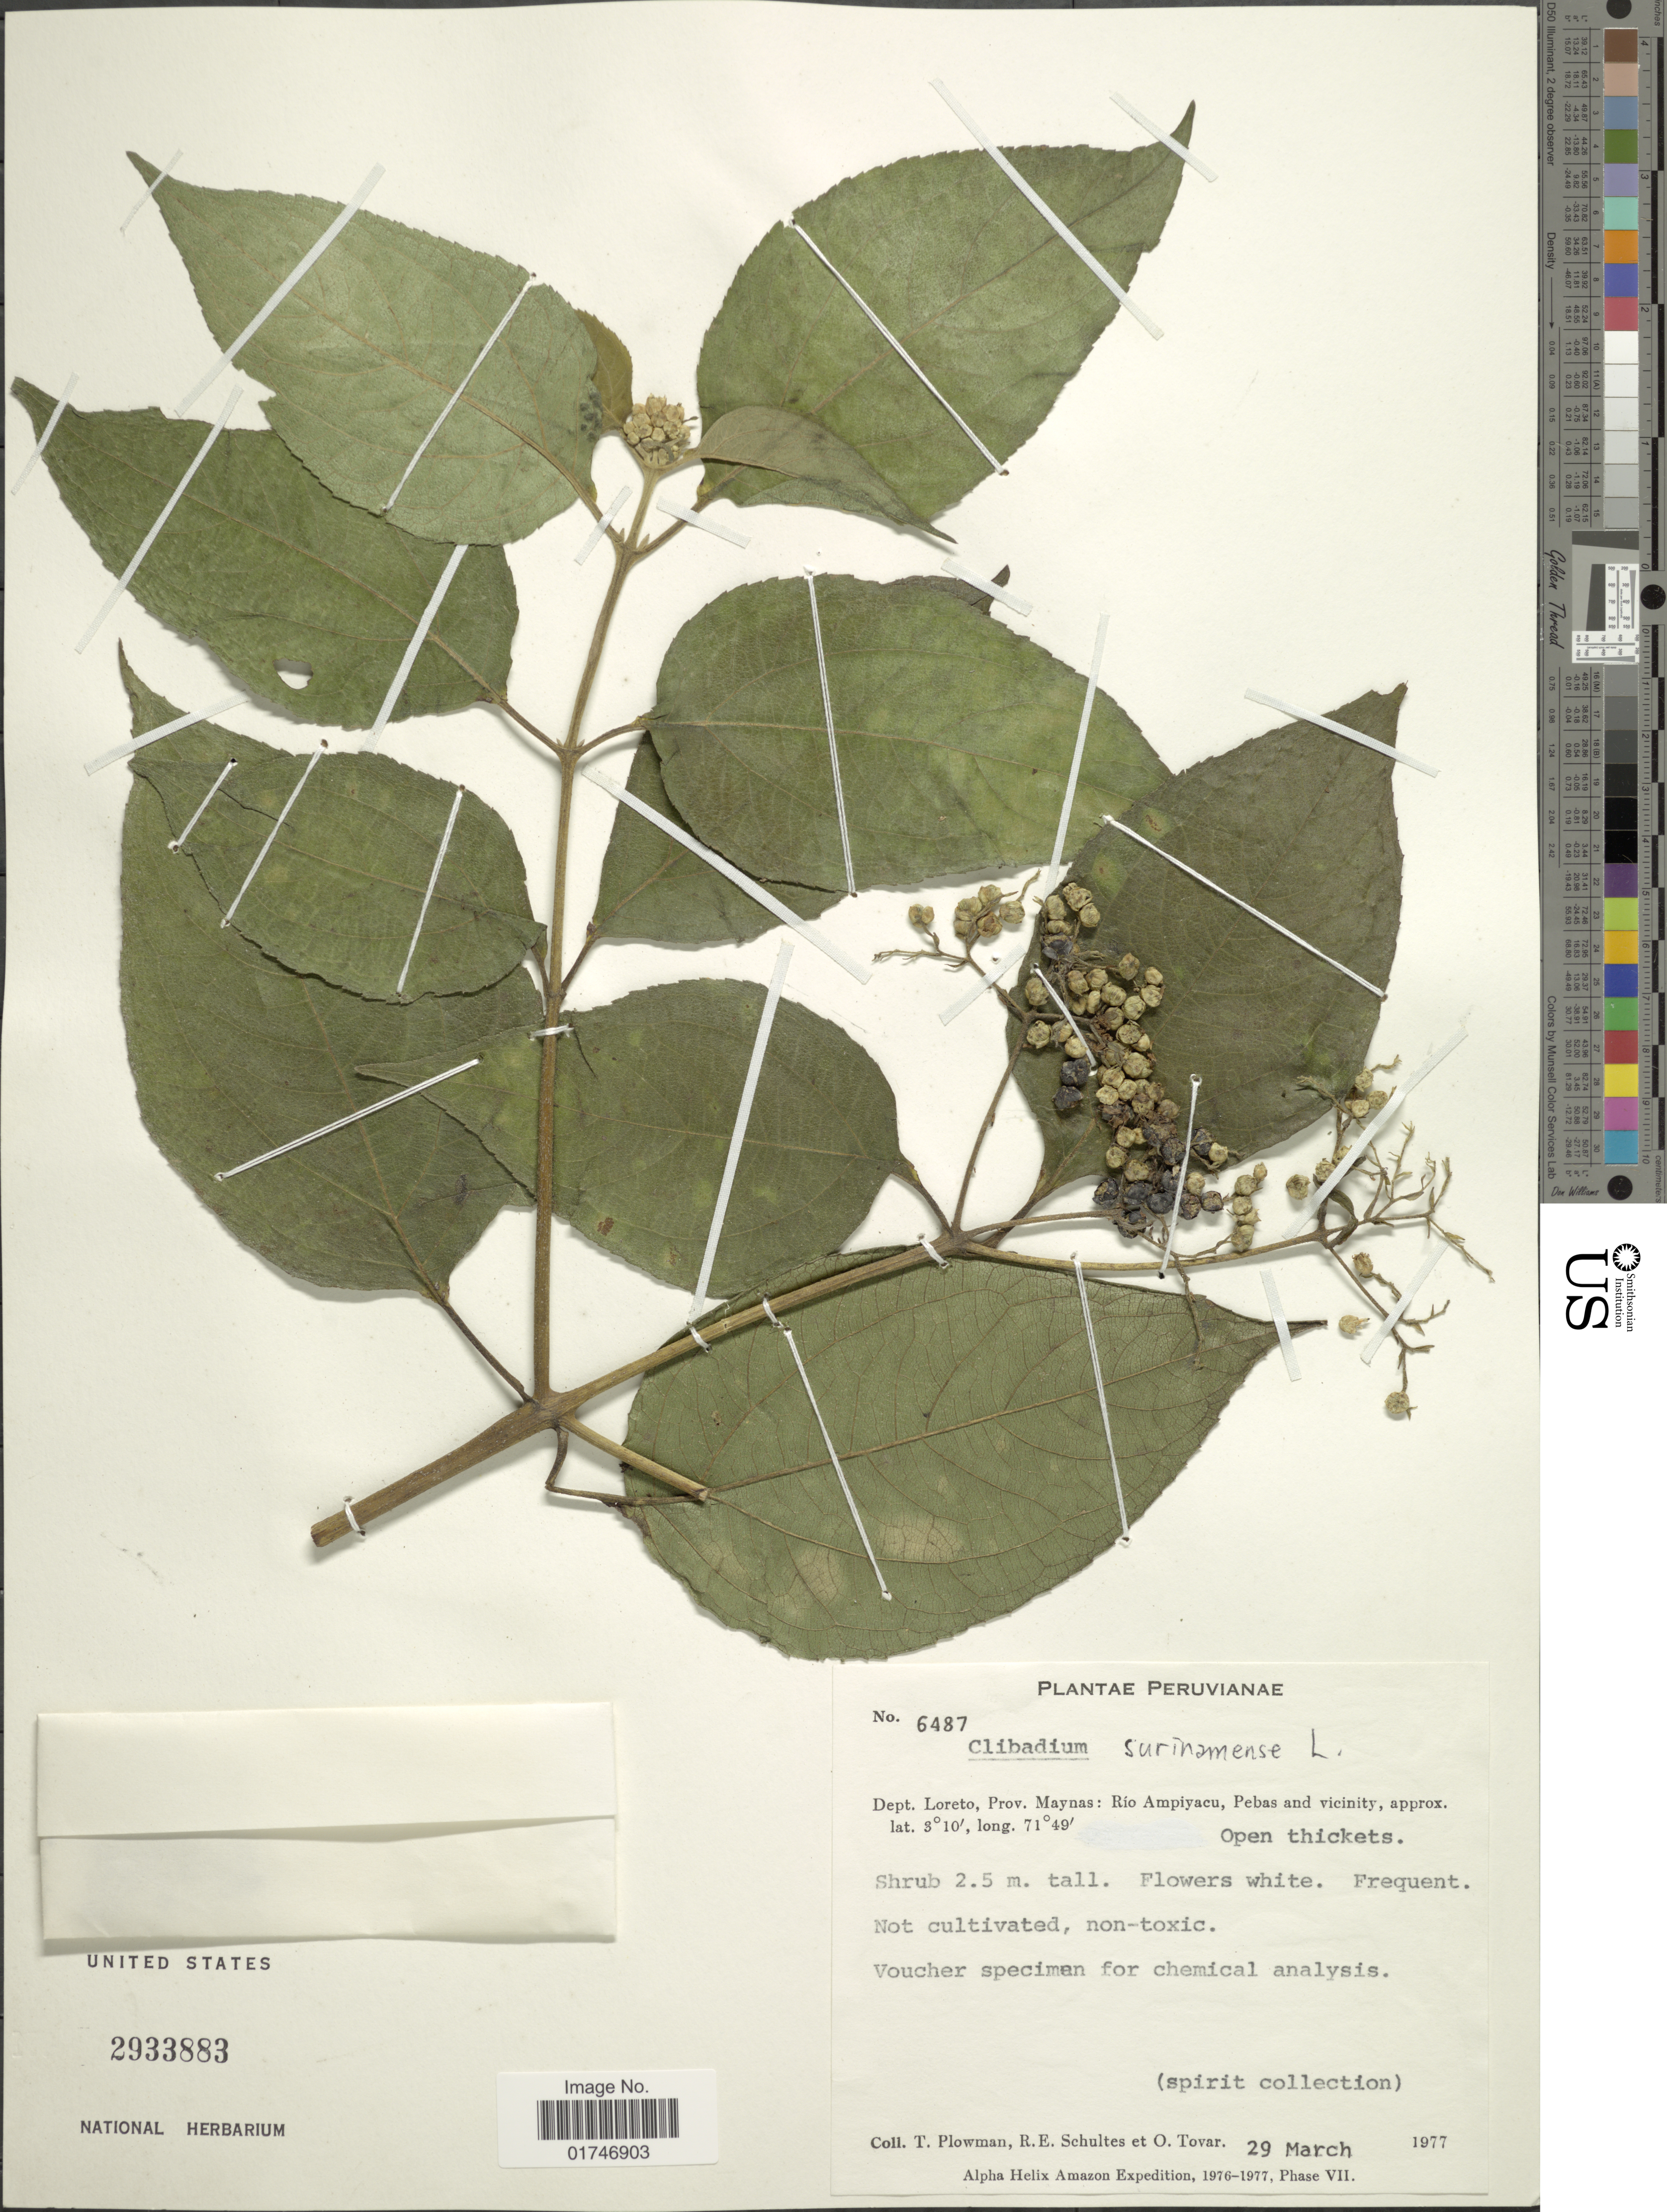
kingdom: Plantae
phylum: Tracheophyta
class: Magnoliopsida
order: Asterales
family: Asteraceae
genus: Clibadium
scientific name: Clibadium surinamense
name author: L.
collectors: T. Plowman, R. E. Schultes & Ó. Tovar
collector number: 6487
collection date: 1977-03-29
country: Peru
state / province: Loreto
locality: Dept. Loreto, Prov. Maynas: Río Ampiyacu, Pebas and vicinity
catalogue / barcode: US 2933883